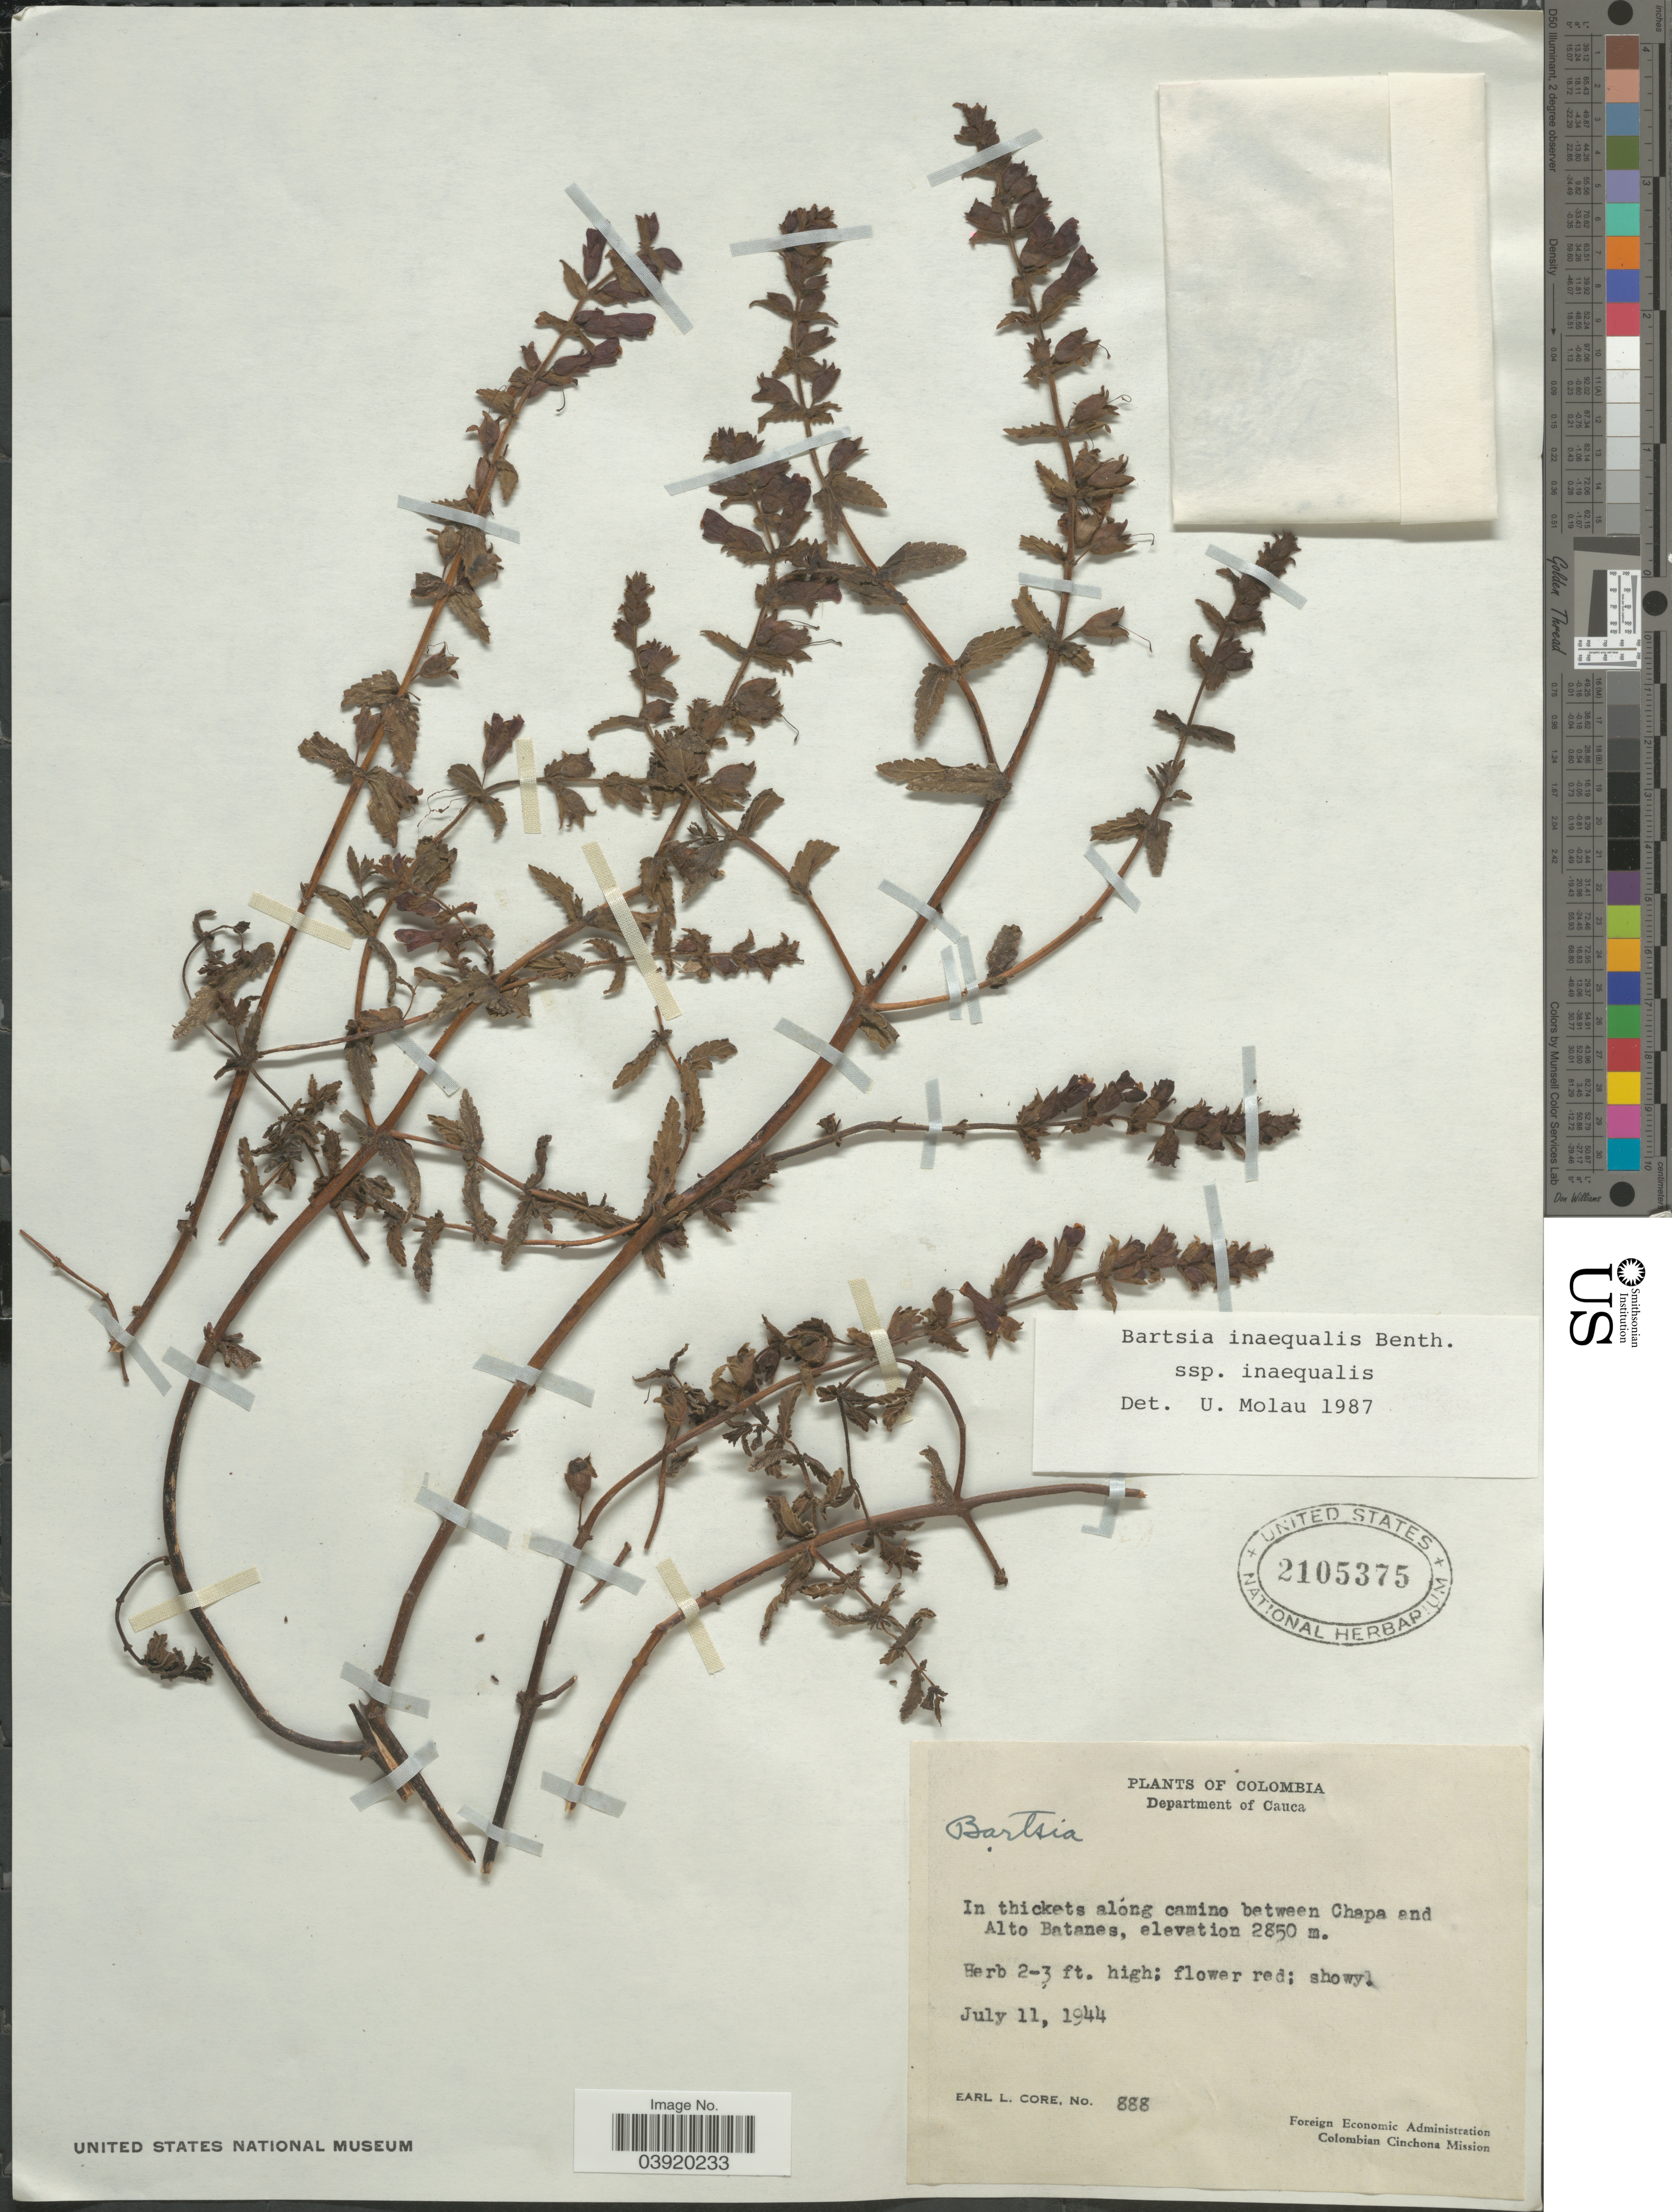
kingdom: Plantae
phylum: Tracheophyta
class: Magnoliopsida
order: Lamiales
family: Orobanchaceae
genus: Bartsia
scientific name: Bartsia inaequalis subsp. inaequalis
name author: Benth.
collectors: E. L. Core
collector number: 888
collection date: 1944-07-11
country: Colombia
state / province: Cauca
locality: Department of Cauca. In thickets along camino between Chapa and Alto Batanes.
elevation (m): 2850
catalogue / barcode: US 2105375